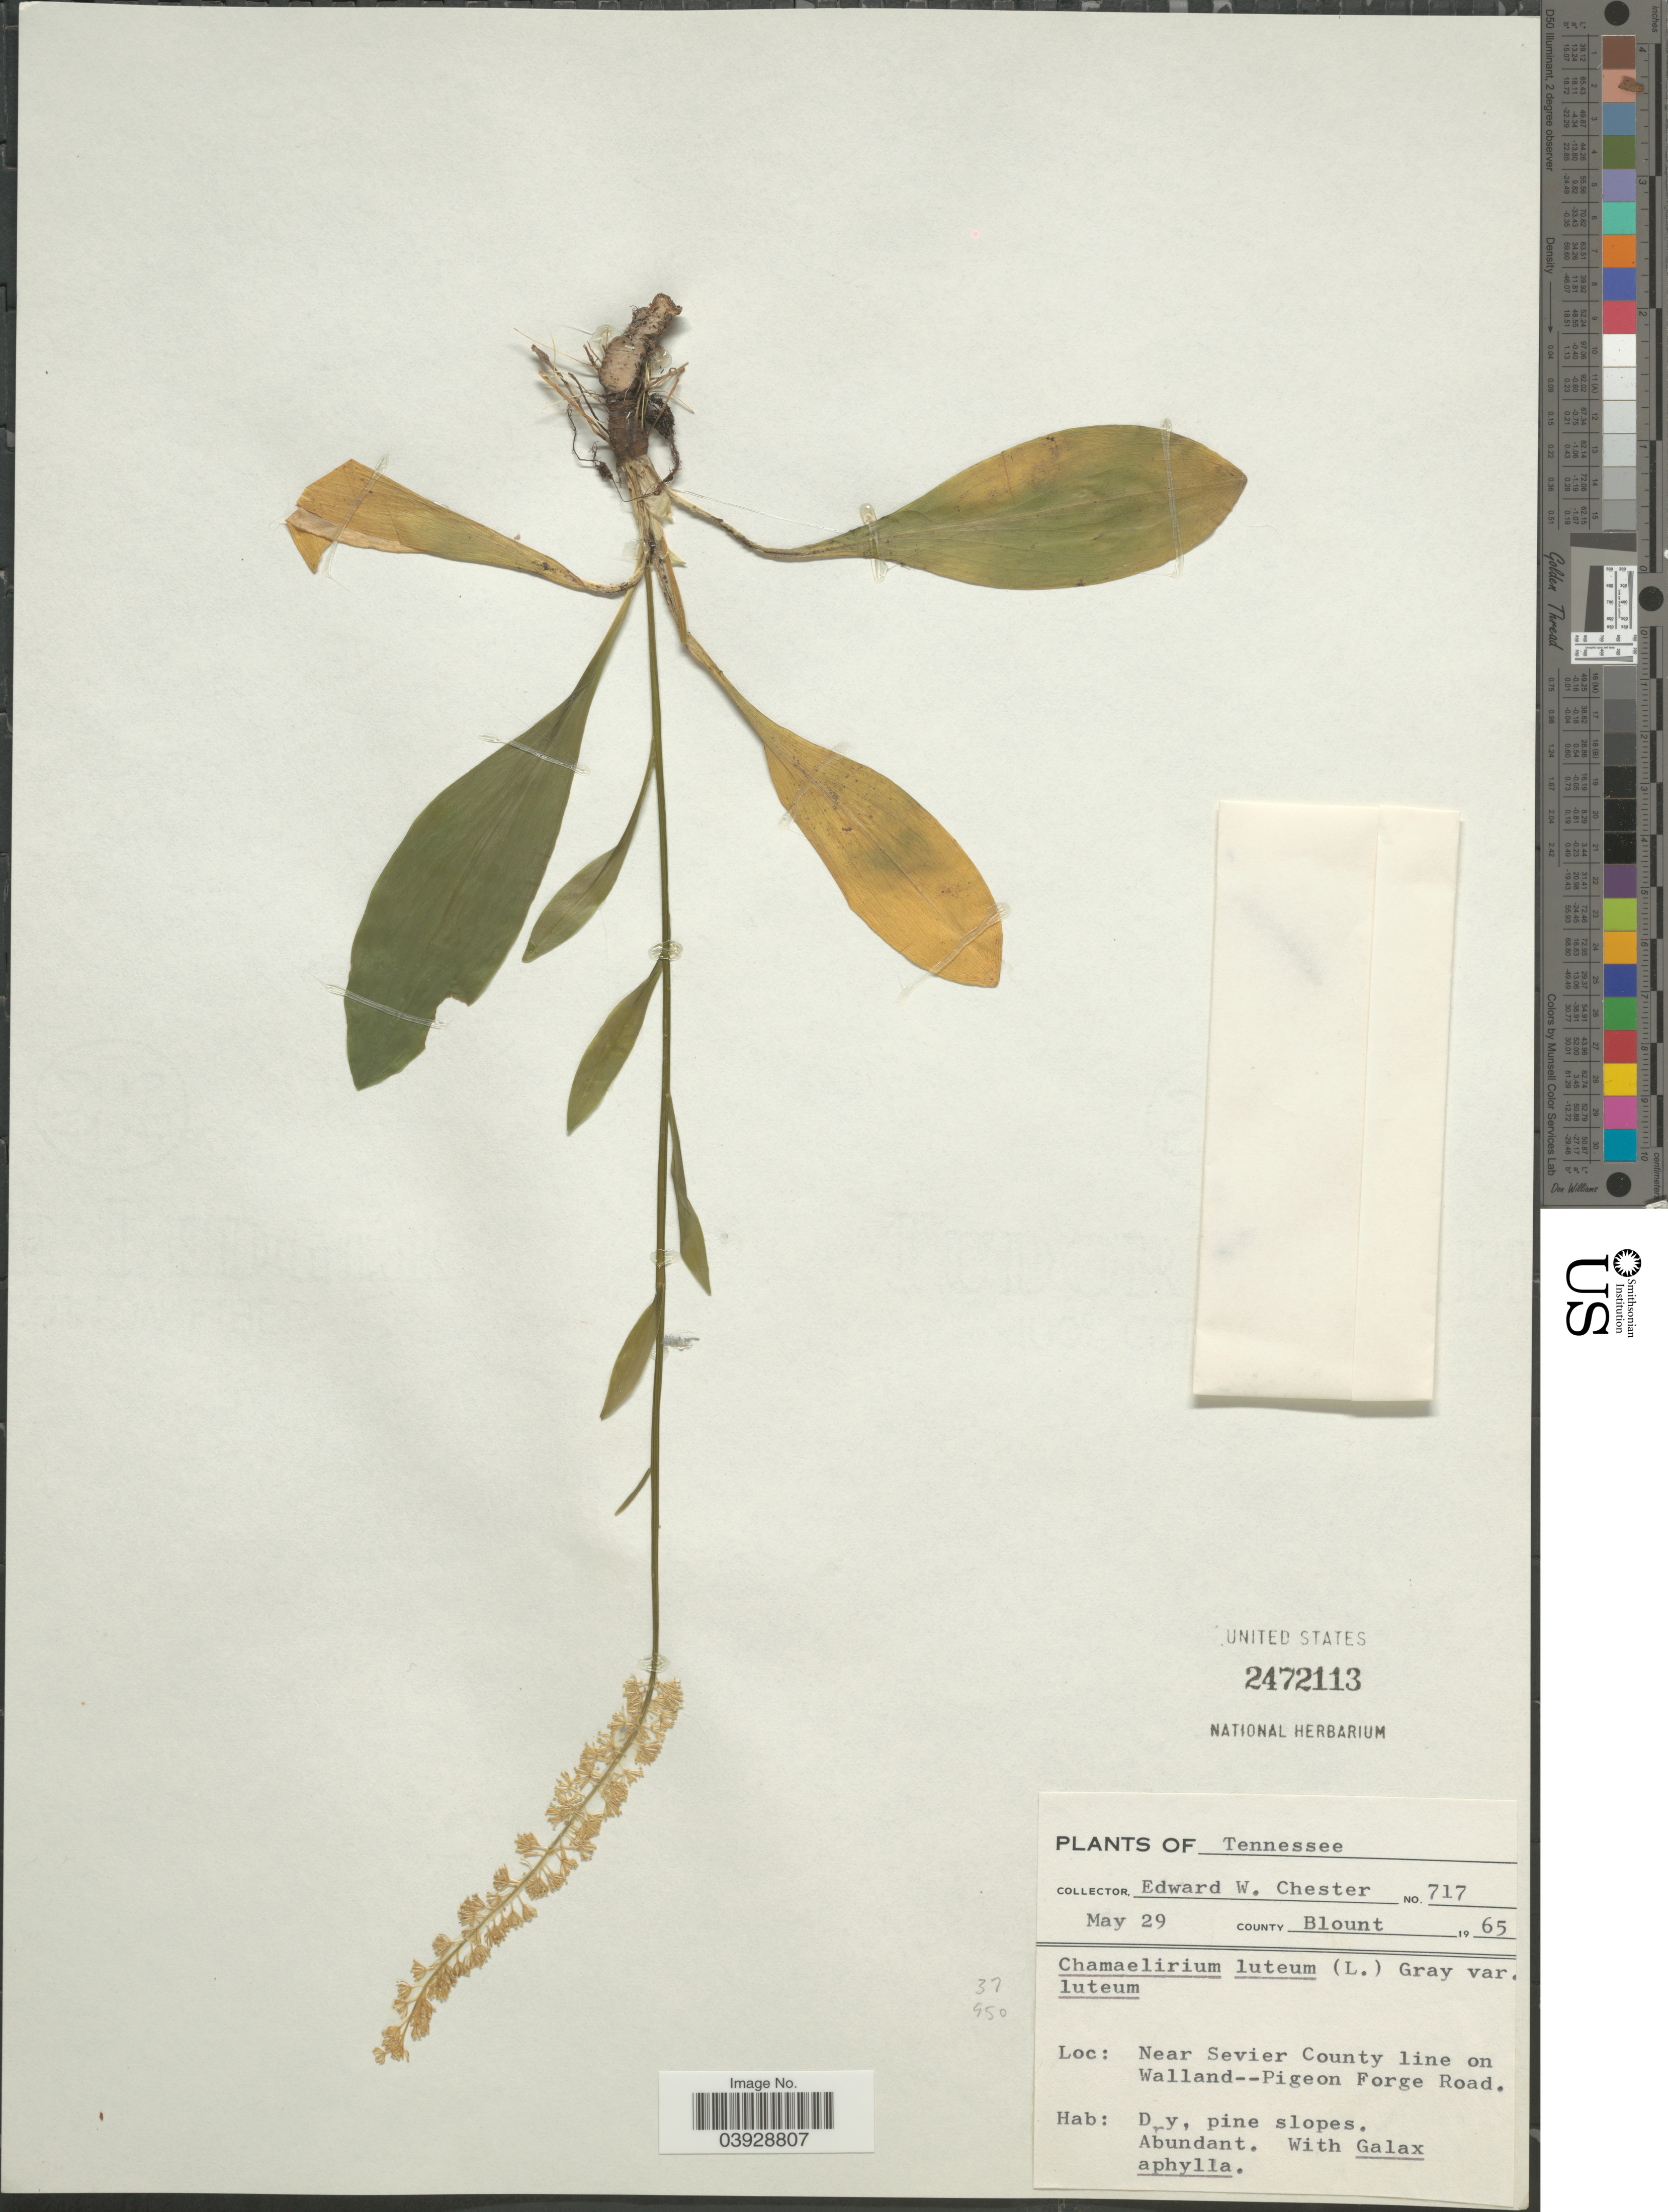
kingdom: Plantae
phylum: Tracheophyta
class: Liliopsida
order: Liliales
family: Melanthiaceae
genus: Chamaelirium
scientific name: Chamaelirium luteum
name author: (L.) A. Gray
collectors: E. W. Chester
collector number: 717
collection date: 1965-05-29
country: United States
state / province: Tennessee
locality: County Blount. Near Sevier County line on Walland--Pigeon Forge Road.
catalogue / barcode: US 2472113